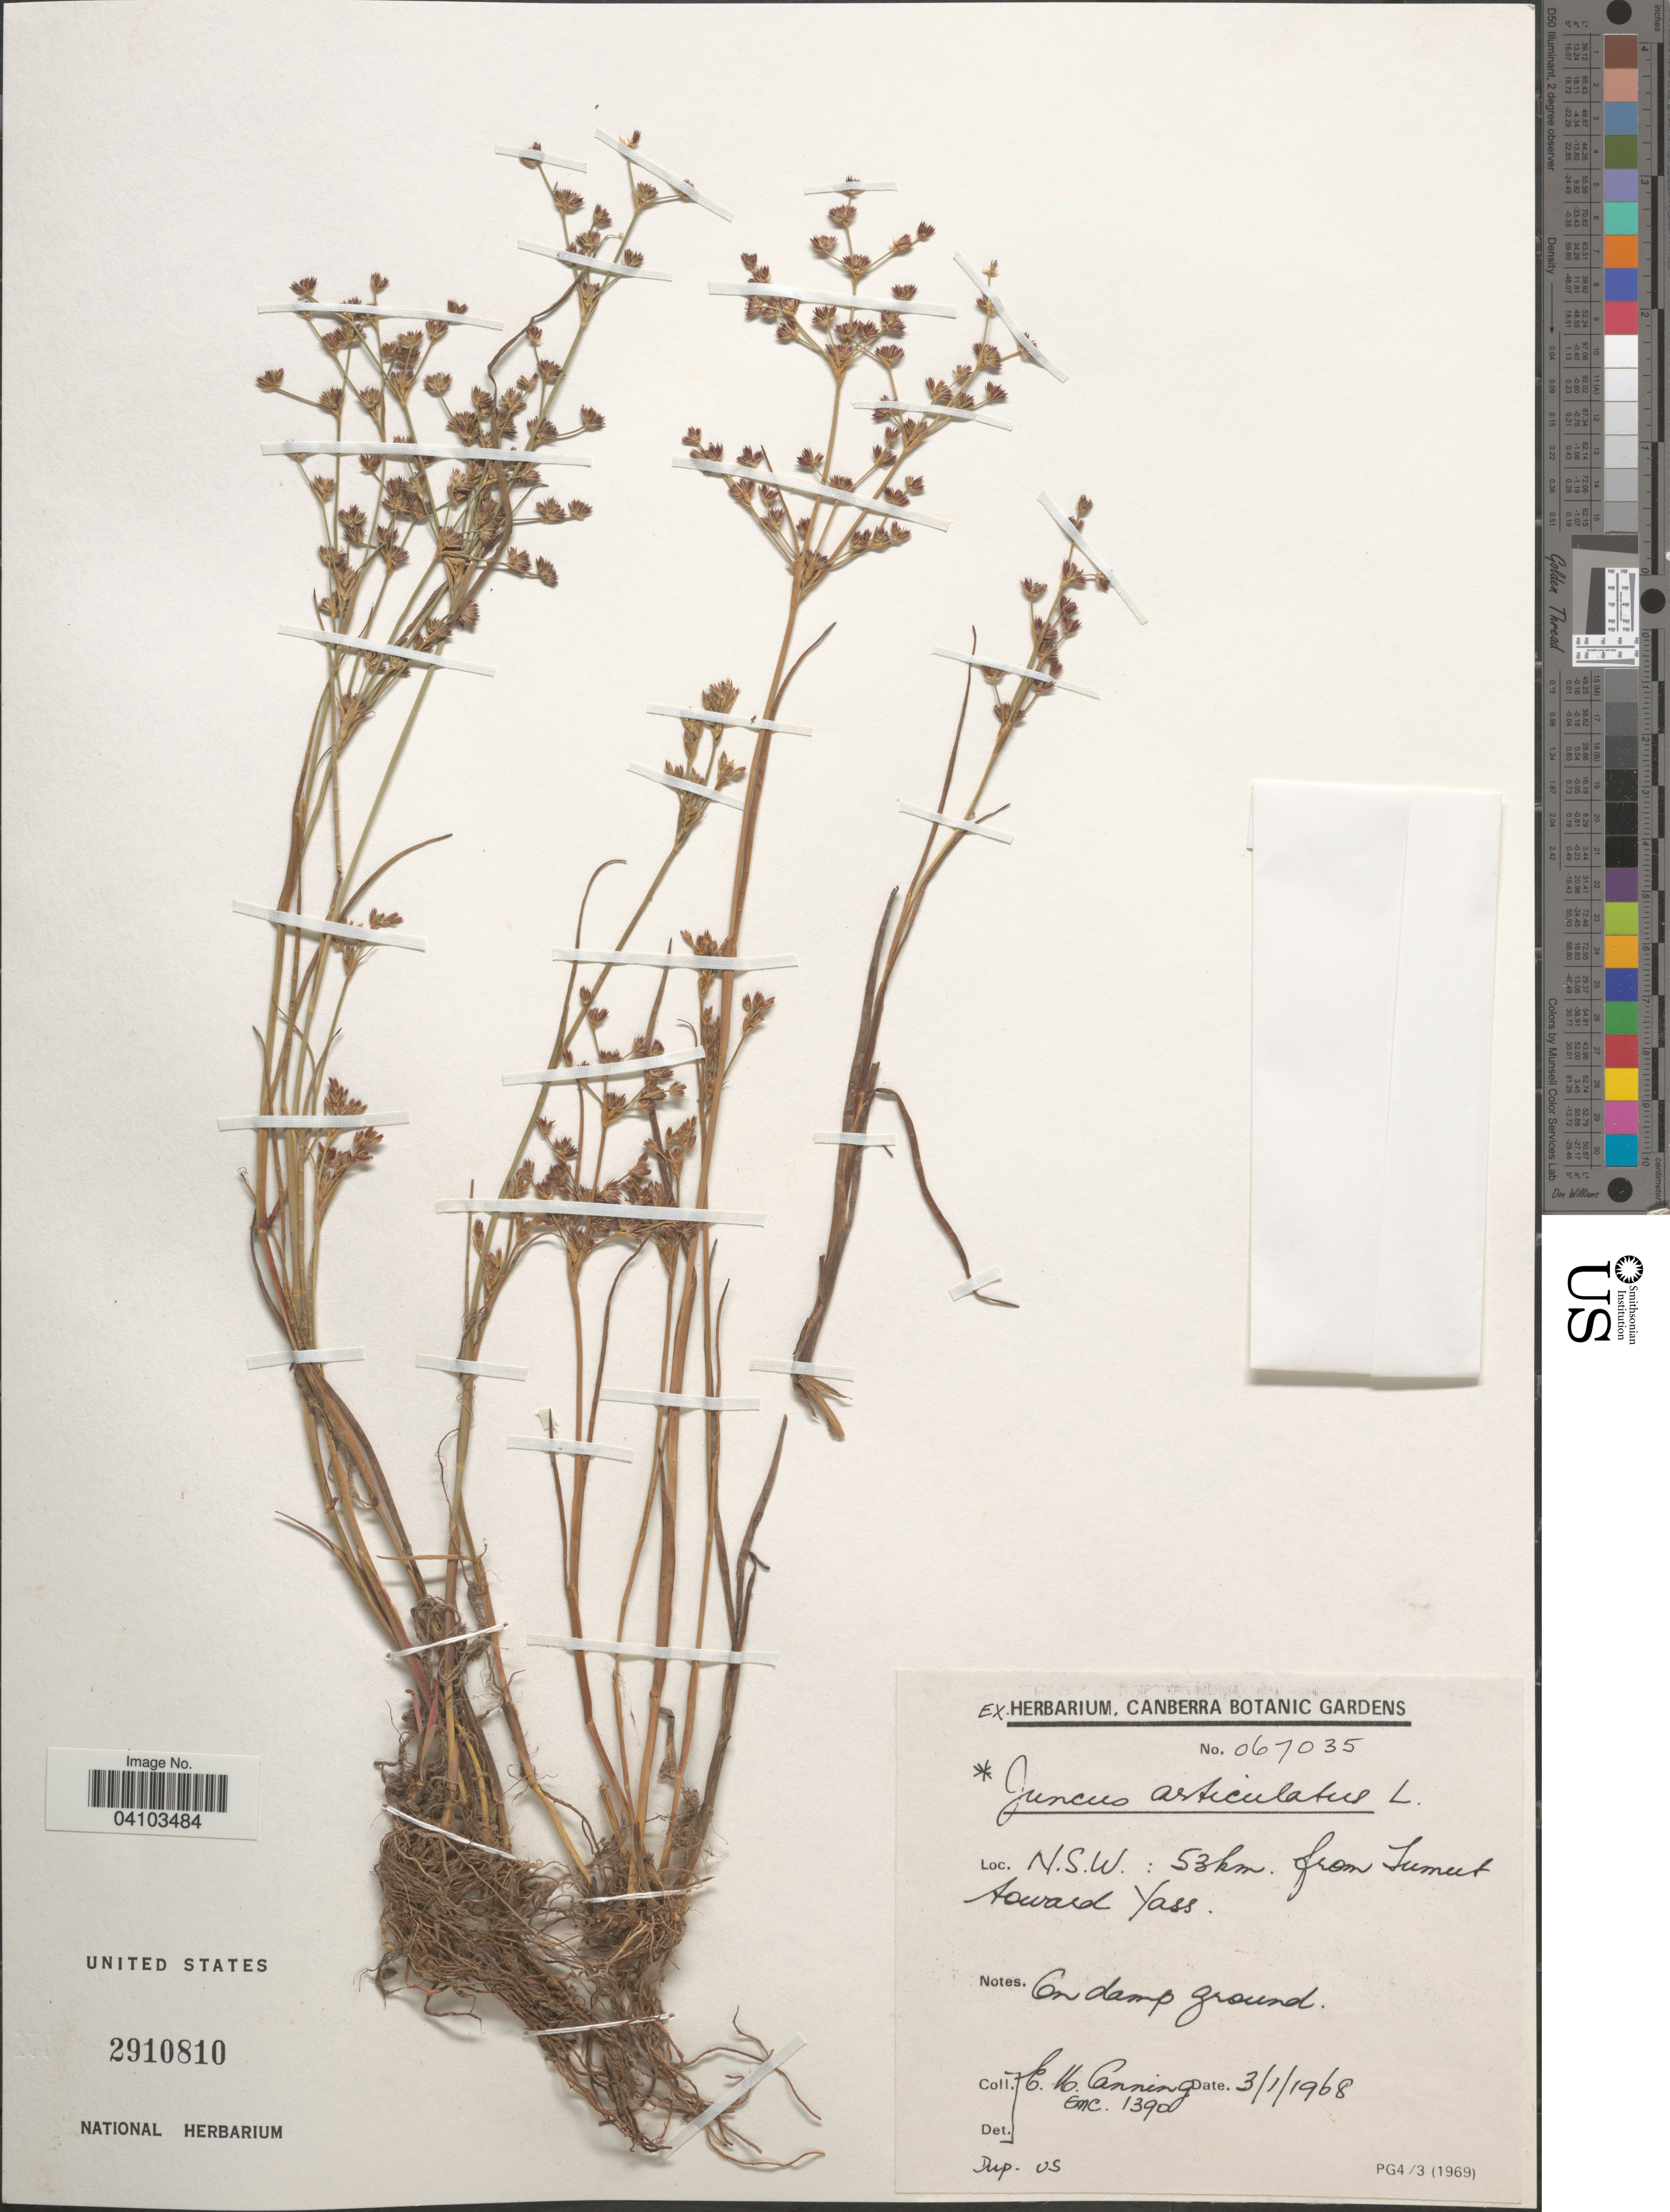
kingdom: Plantae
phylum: Tracheophyta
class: Liliopsida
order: Poales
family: Juncaceae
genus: Juncus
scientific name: Juncus articulatus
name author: L.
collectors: E. Canning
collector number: EMC1390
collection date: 1968-01-03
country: Australia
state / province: New South Wales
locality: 53km. from Tumut toward Yass.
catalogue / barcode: US 2910810